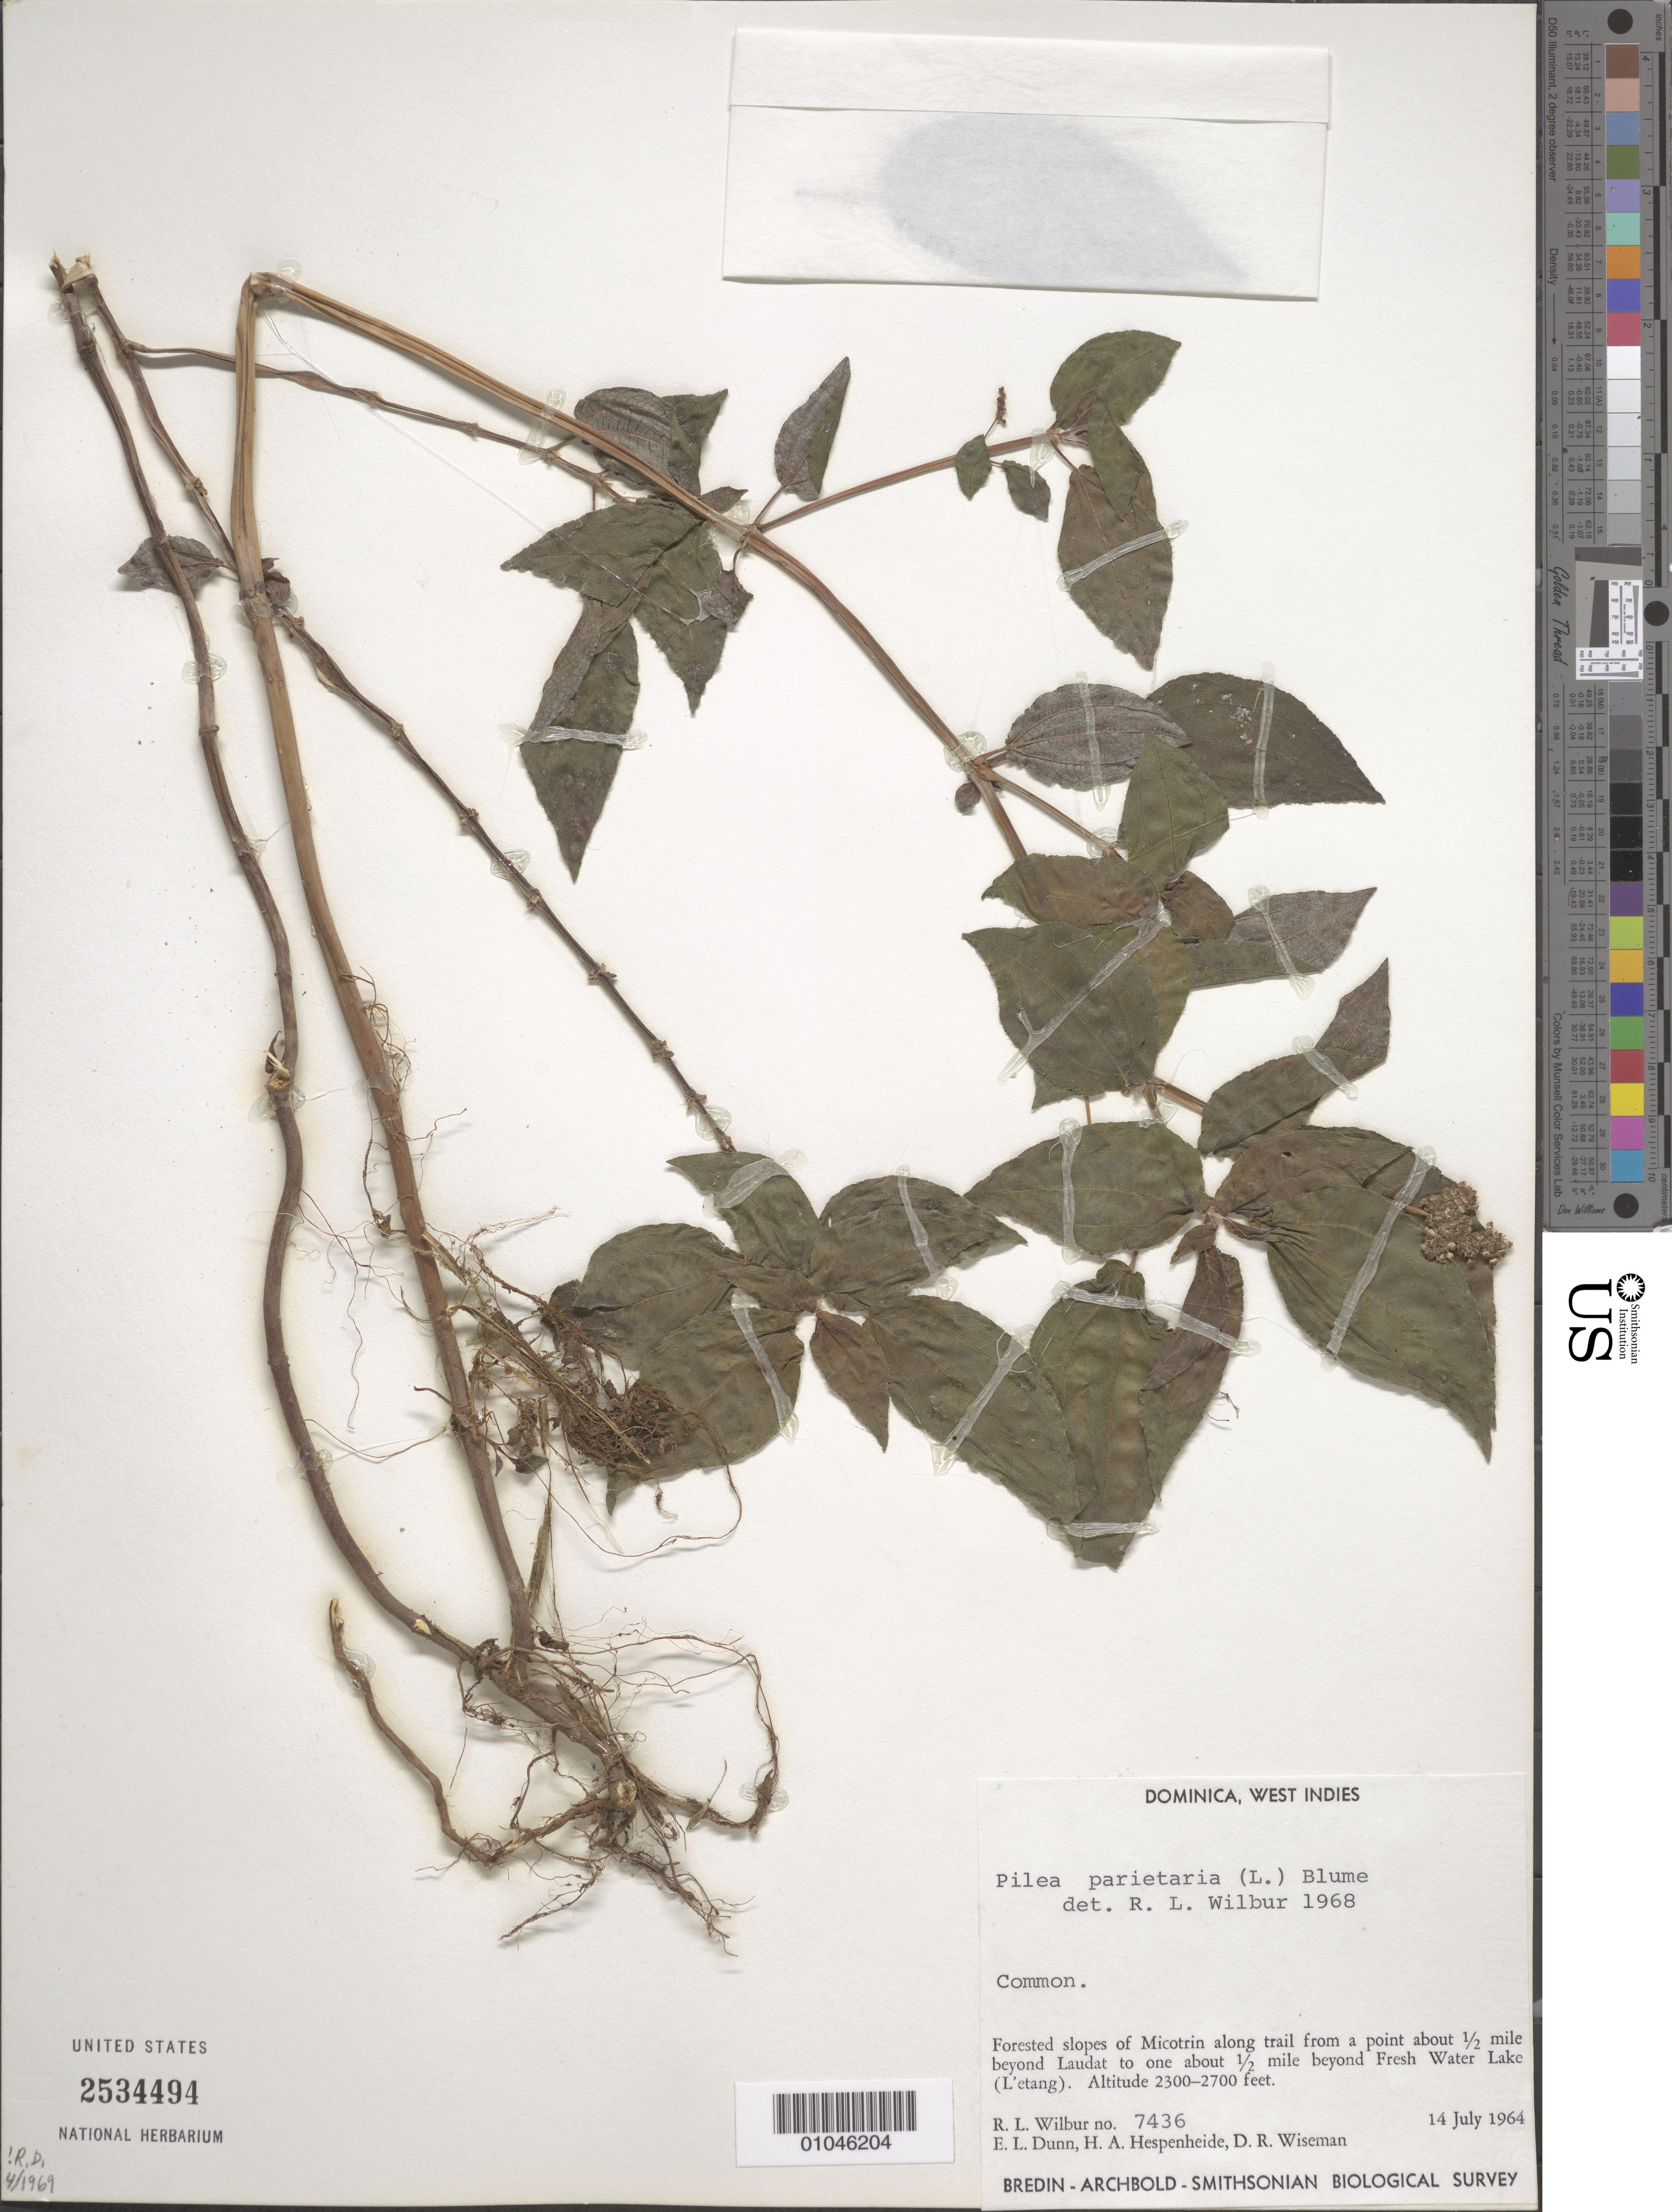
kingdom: Plantae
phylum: Tracheophyta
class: Magnoliopsida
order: Rosales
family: Urticaceae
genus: Pilea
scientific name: Pilea parietaria var. parietaria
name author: (L.) Blume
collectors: R. L. Wilbur, E. Dunn, H. A. Hespenheide & D. R. Wiseman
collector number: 7436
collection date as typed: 14 Jul 1964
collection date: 1964-07-14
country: Dominica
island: Dominica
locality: Forest slopes of Micotrin along trail from a point about 1/2 mile beyond Lauat to one about 1/2 mile beyond Freshwater Lake.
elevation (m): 701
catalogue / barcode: US 2534494